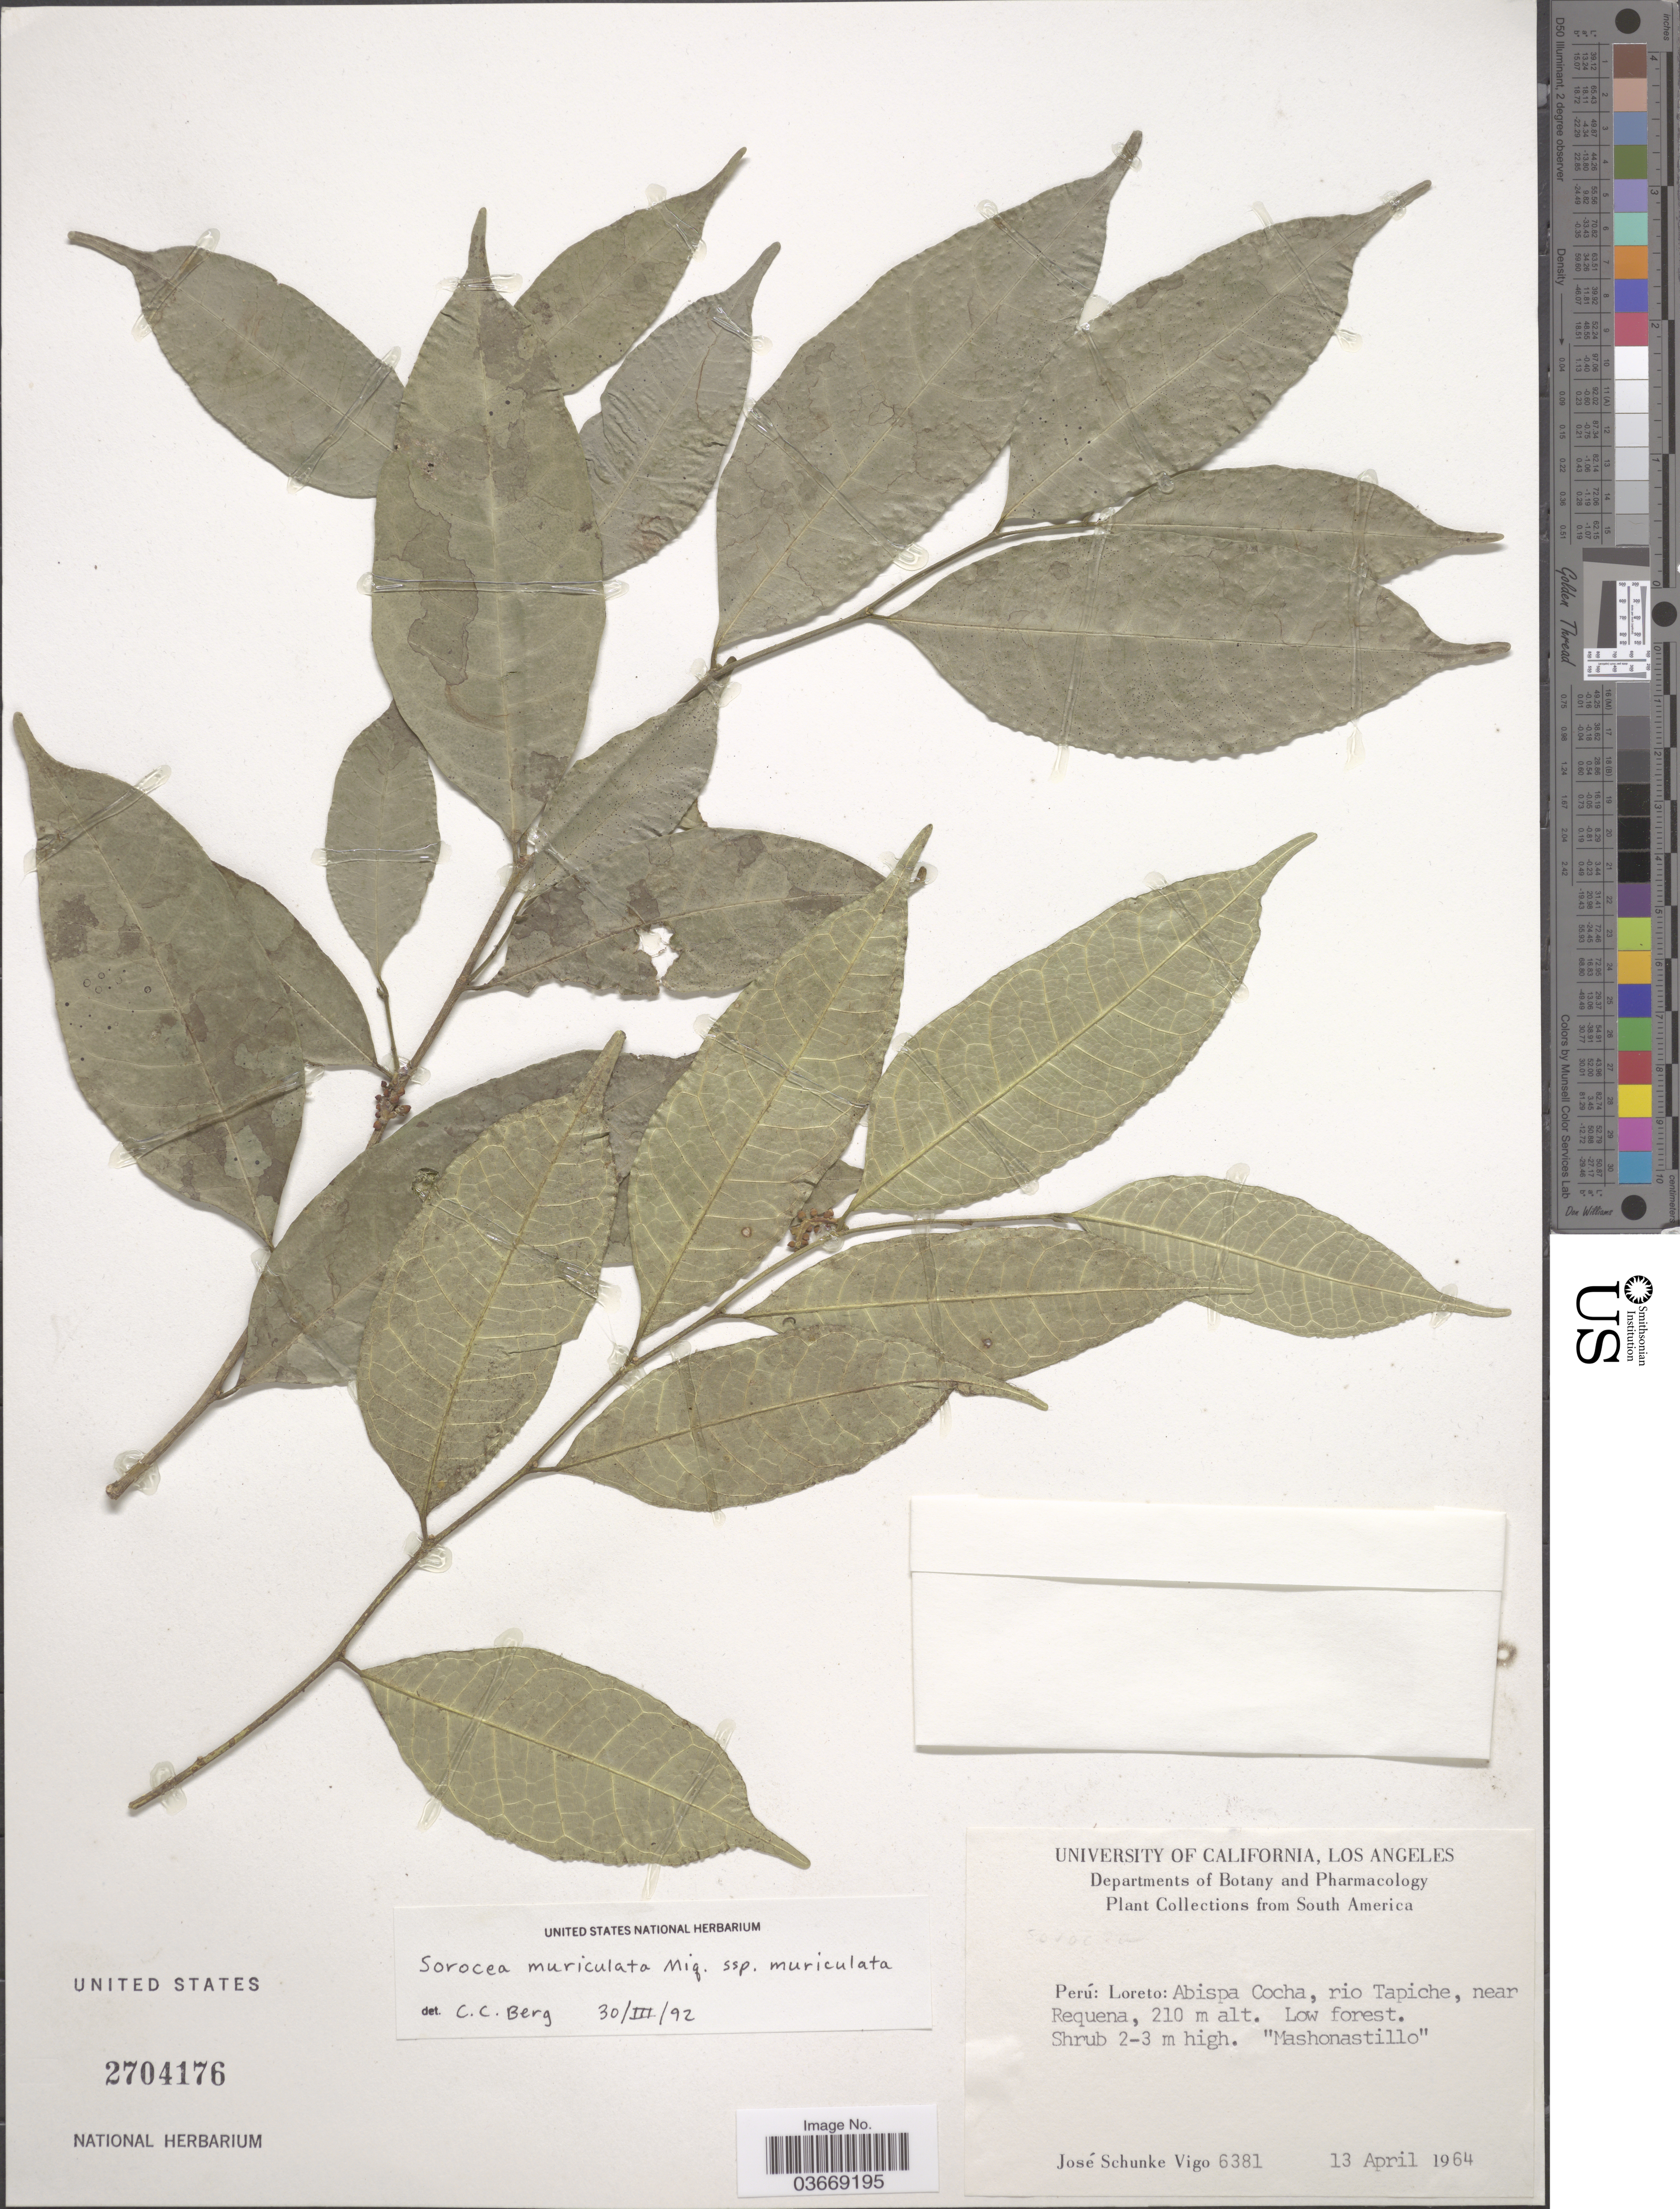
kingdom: Plantae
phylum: Tracheophyta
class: Magnoliopsida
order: Rosales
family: Moraceae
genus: Sorocea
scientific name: Sorocea muriculata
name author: Miq.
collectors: J. Schunke Vigo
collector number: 6381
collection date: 1964-04-13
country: Peru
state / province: Loreto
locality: Abispa Cocha, rio Tapiche, near Requena.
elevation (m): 210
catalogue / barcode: US 2704176